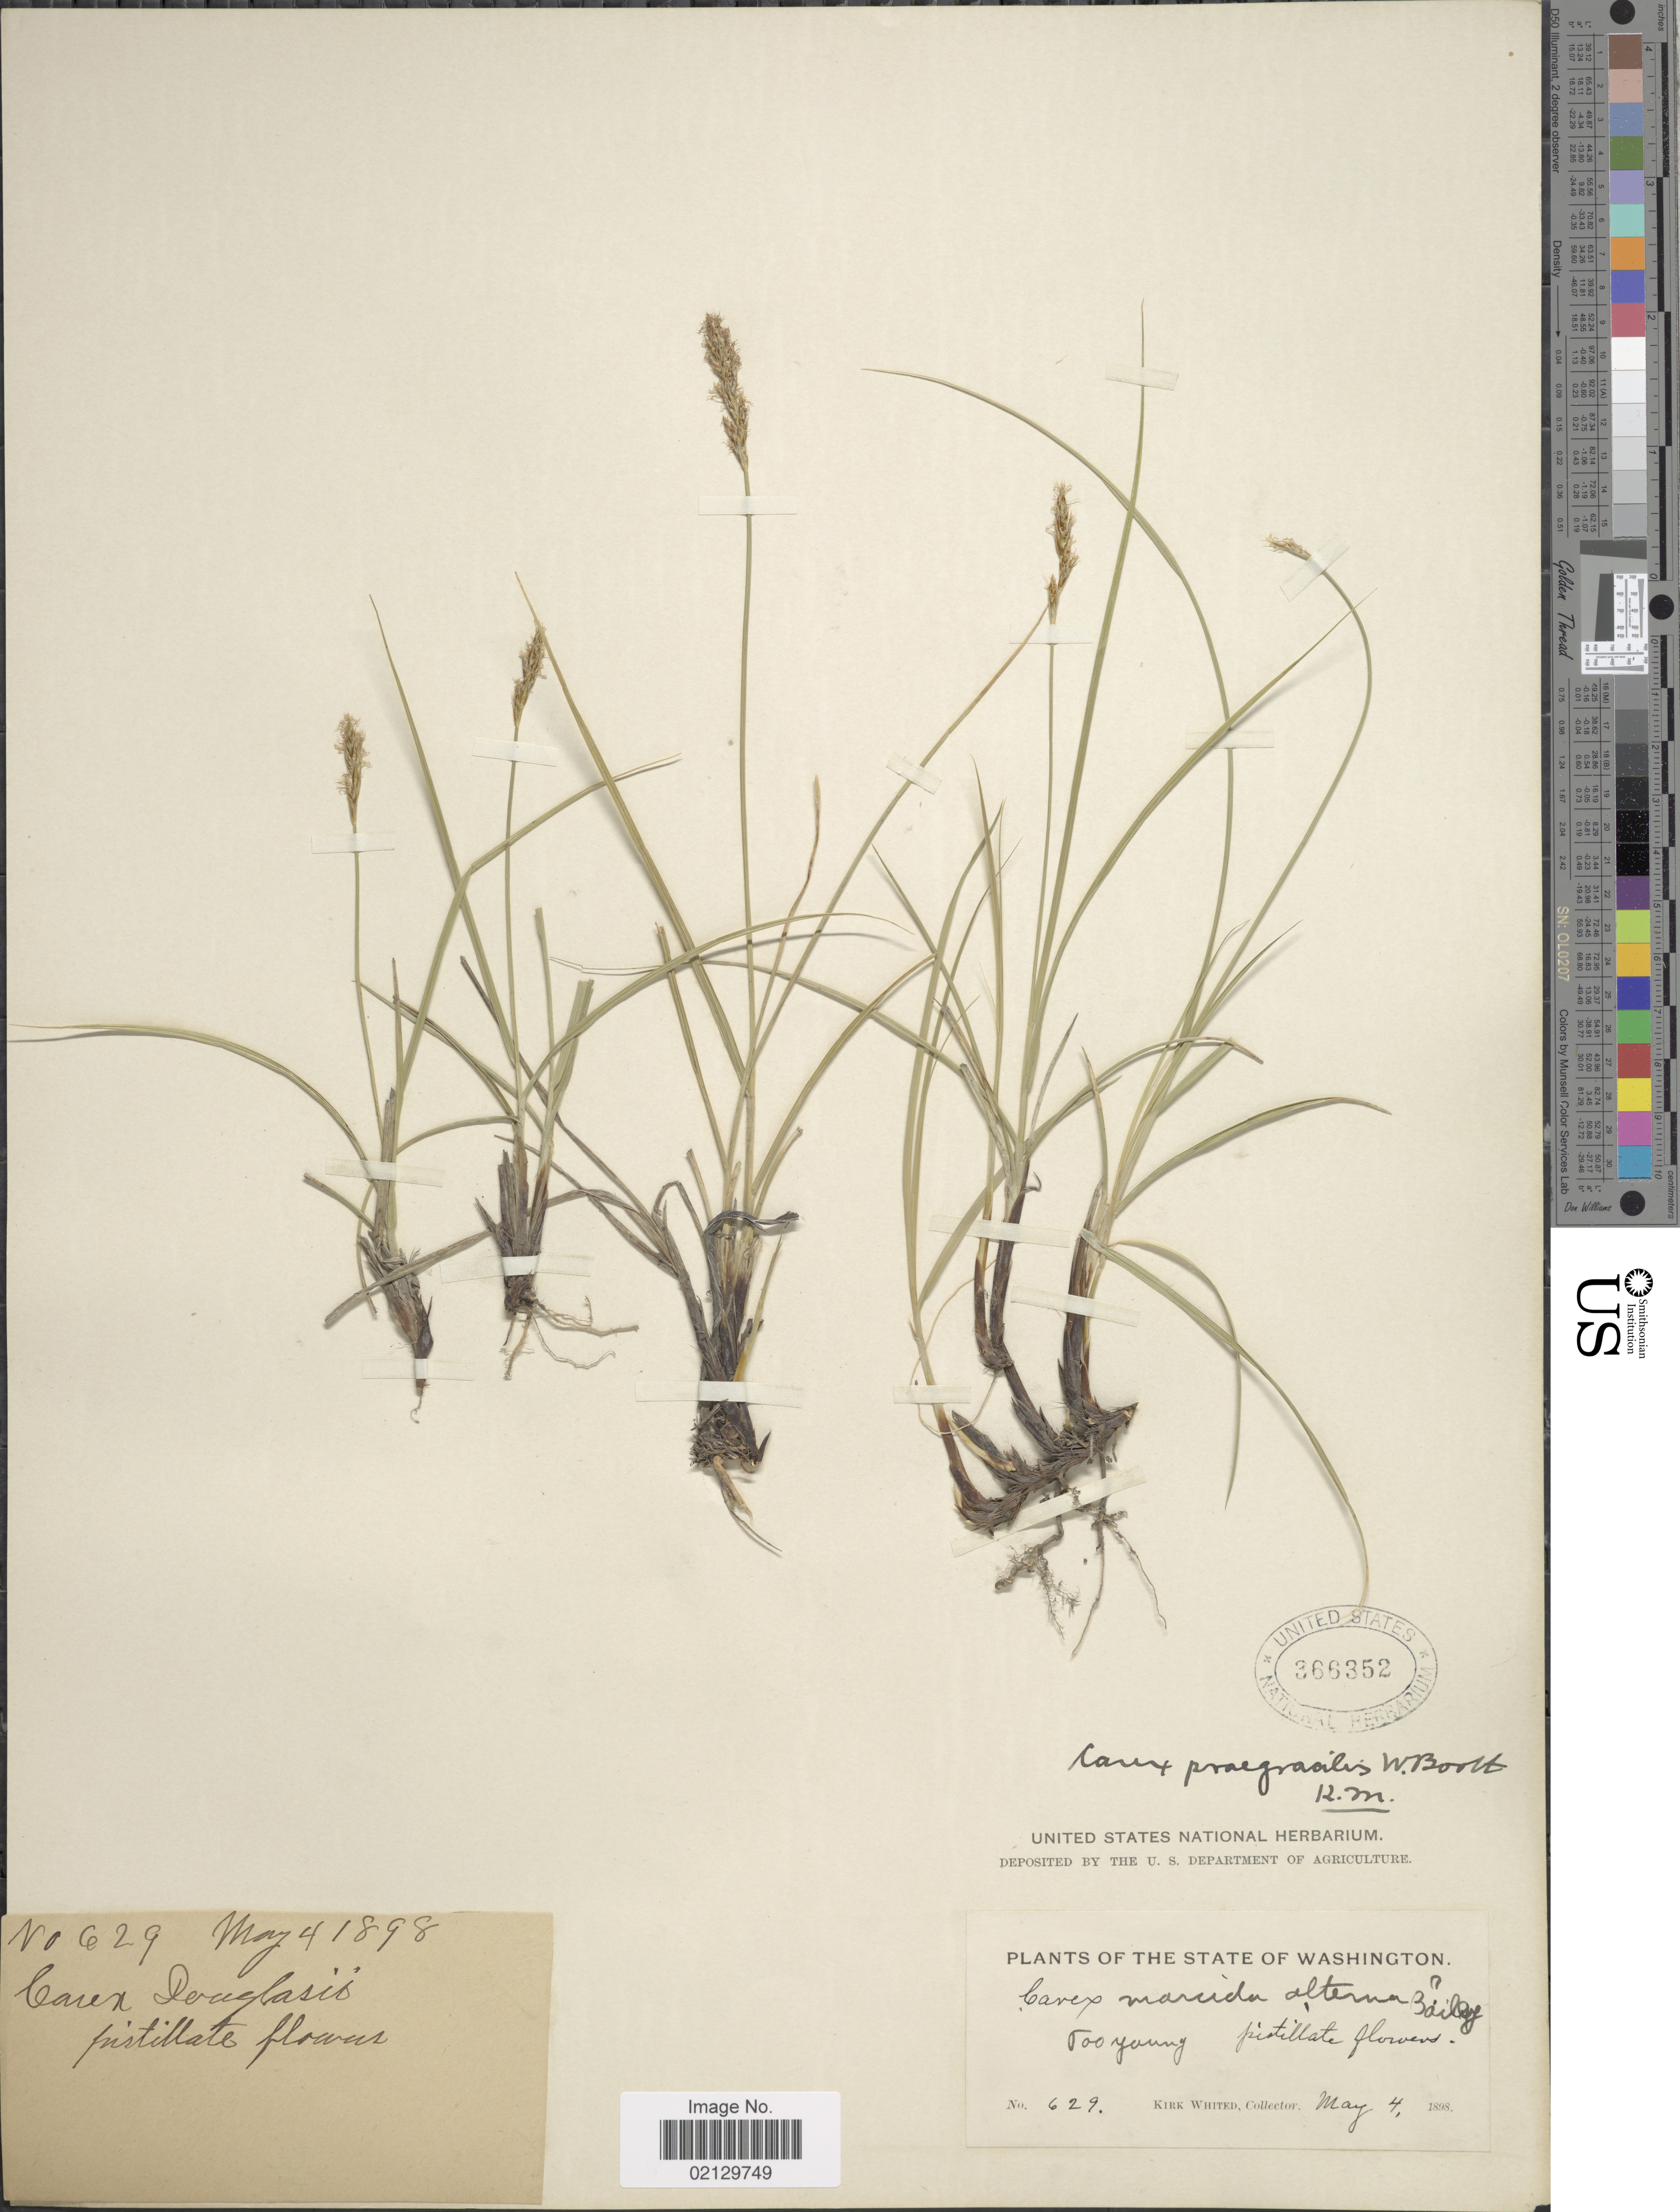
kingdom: Plantae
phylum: Tracheophyta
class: Liliopsida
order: Poales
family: Cyperaceae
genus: Carex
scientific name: Carex praegracilis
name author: W. Boott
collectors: K. Whited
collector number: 629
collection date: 1898-05-04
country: United States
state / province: Washington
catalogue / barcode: US 366352